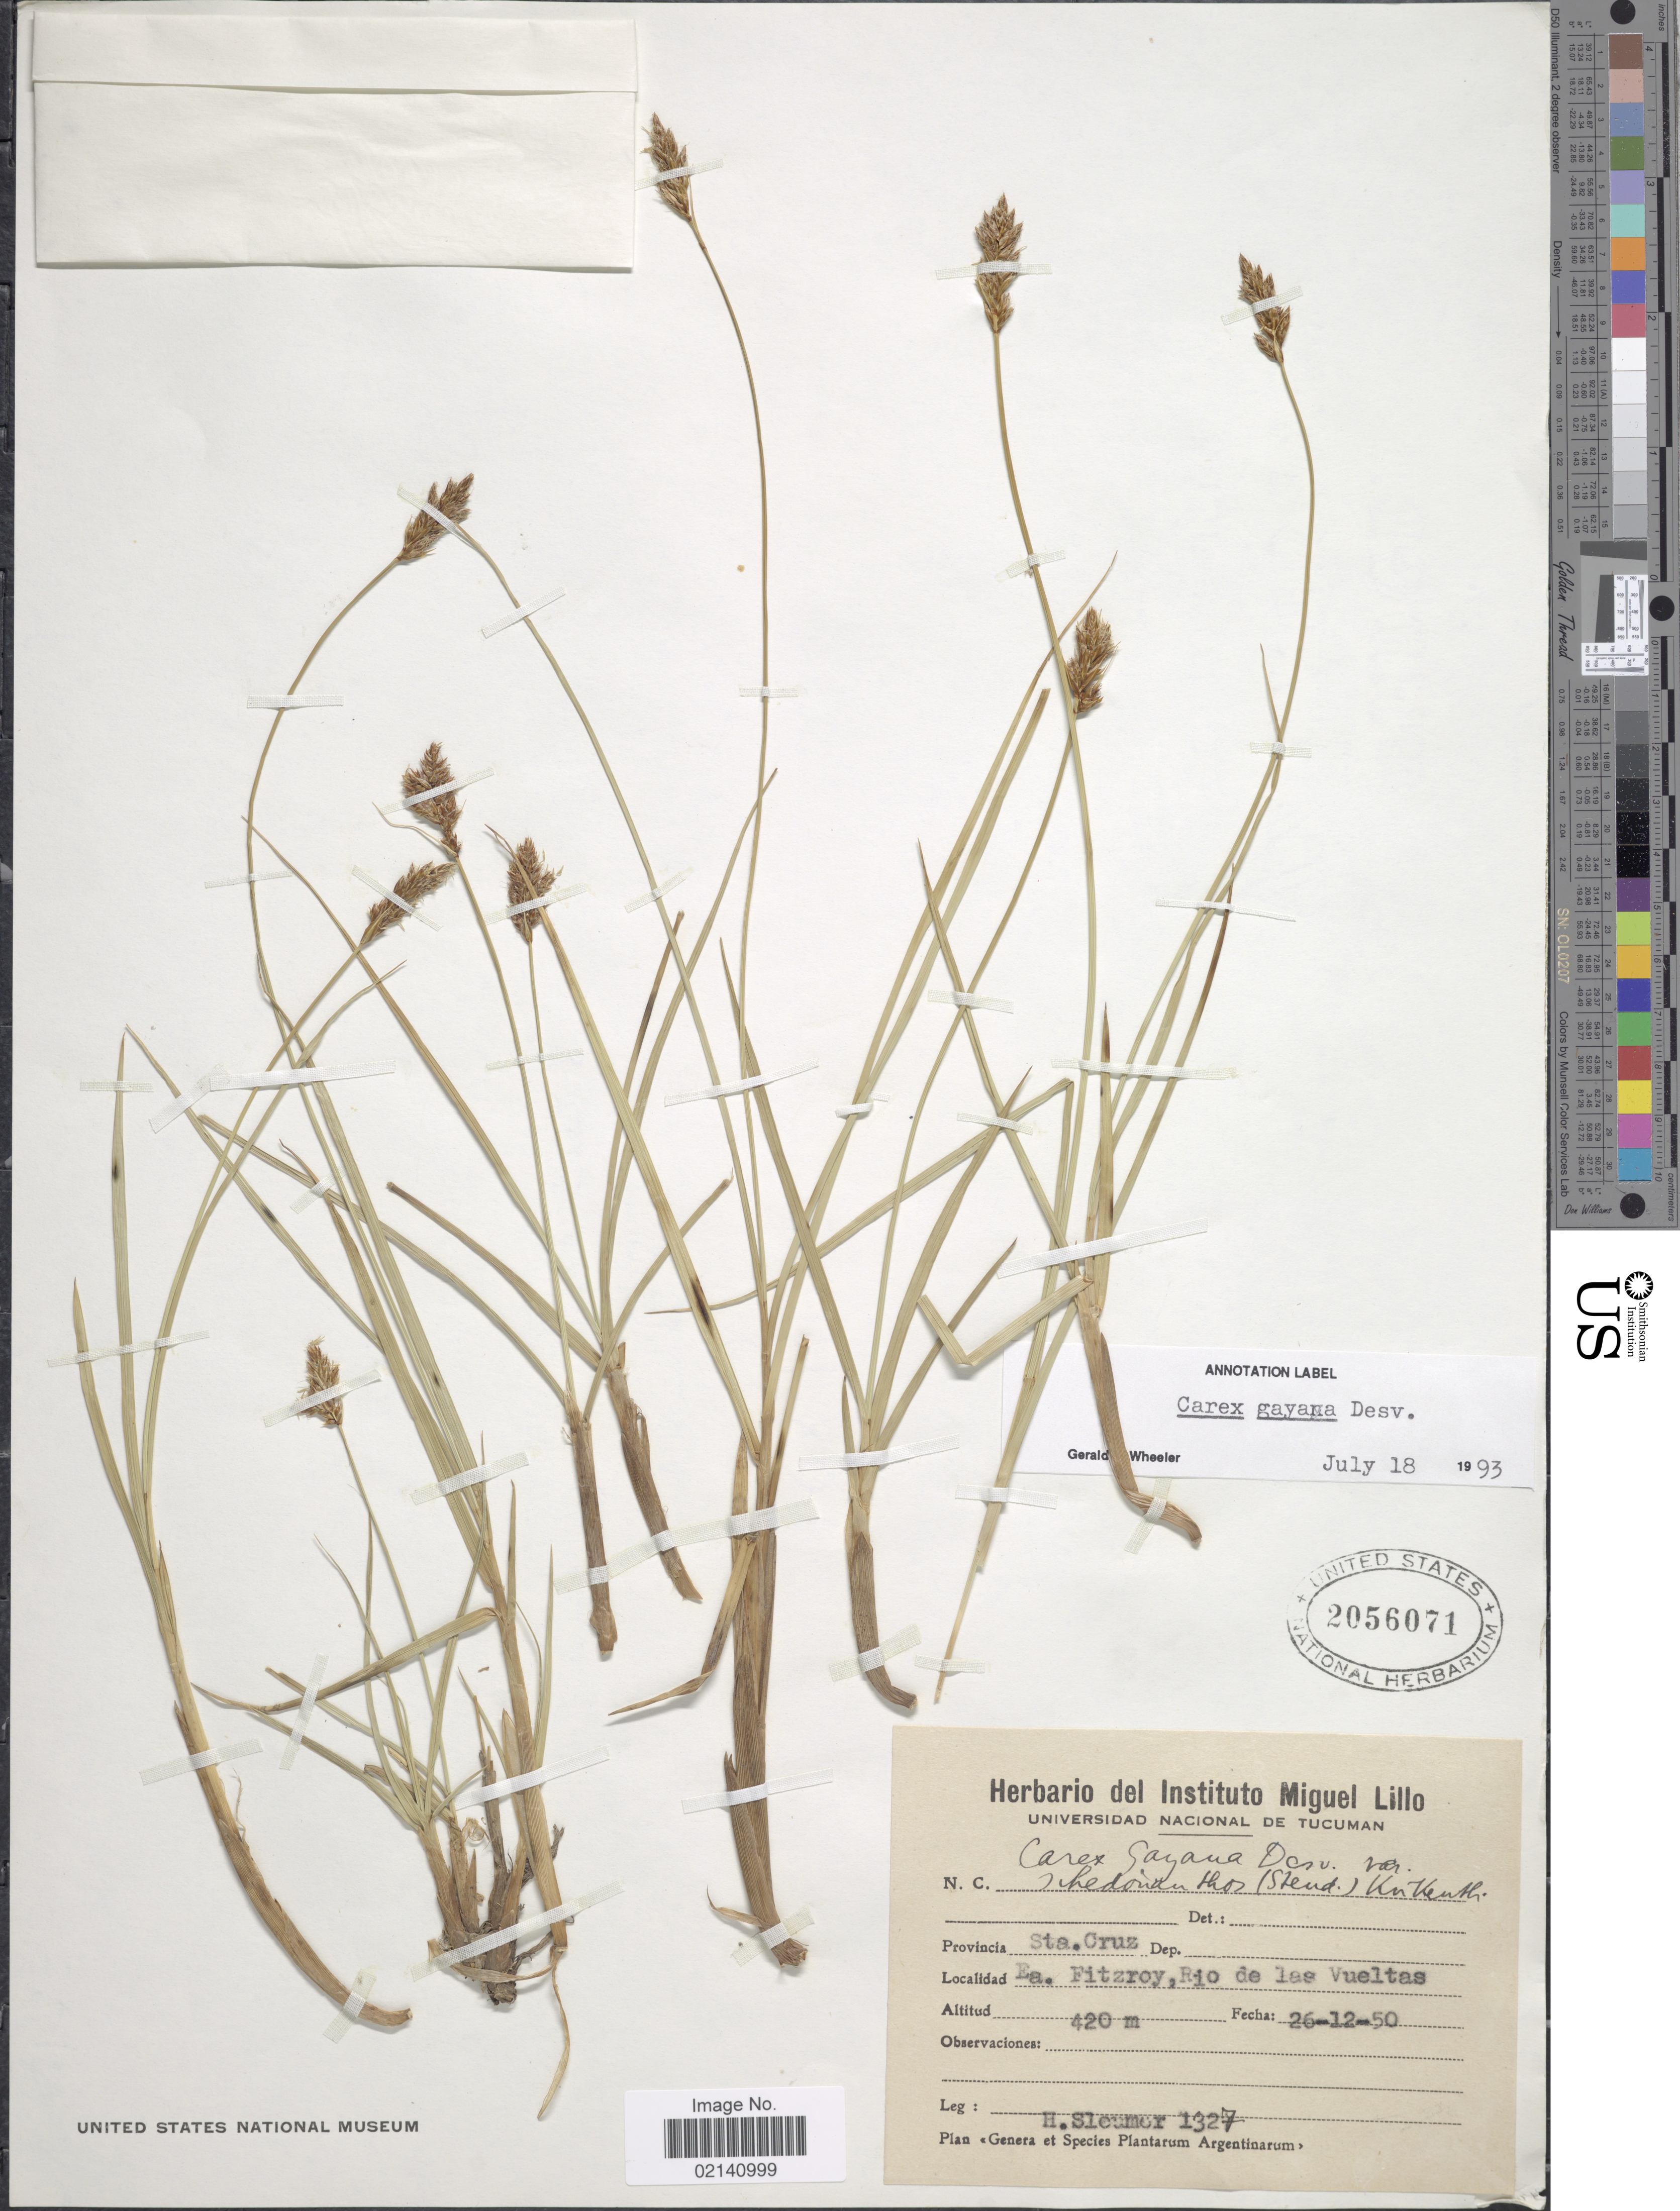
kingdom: Plantae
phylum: Tracheophyta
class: Liliopsida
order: Poales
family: Cyperaceae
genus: Carex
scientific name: Carex gayana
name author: Desv.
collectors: H. O. Sleumer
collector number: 1327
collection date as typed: Transcribed d/m/y: 26/12/50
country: Argentina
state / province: Santa Cruz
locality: Provincia Sta. Cruz, Ea. Fitzroy, Rio de Las Vueltas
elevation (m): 420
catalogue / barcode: US 2056071